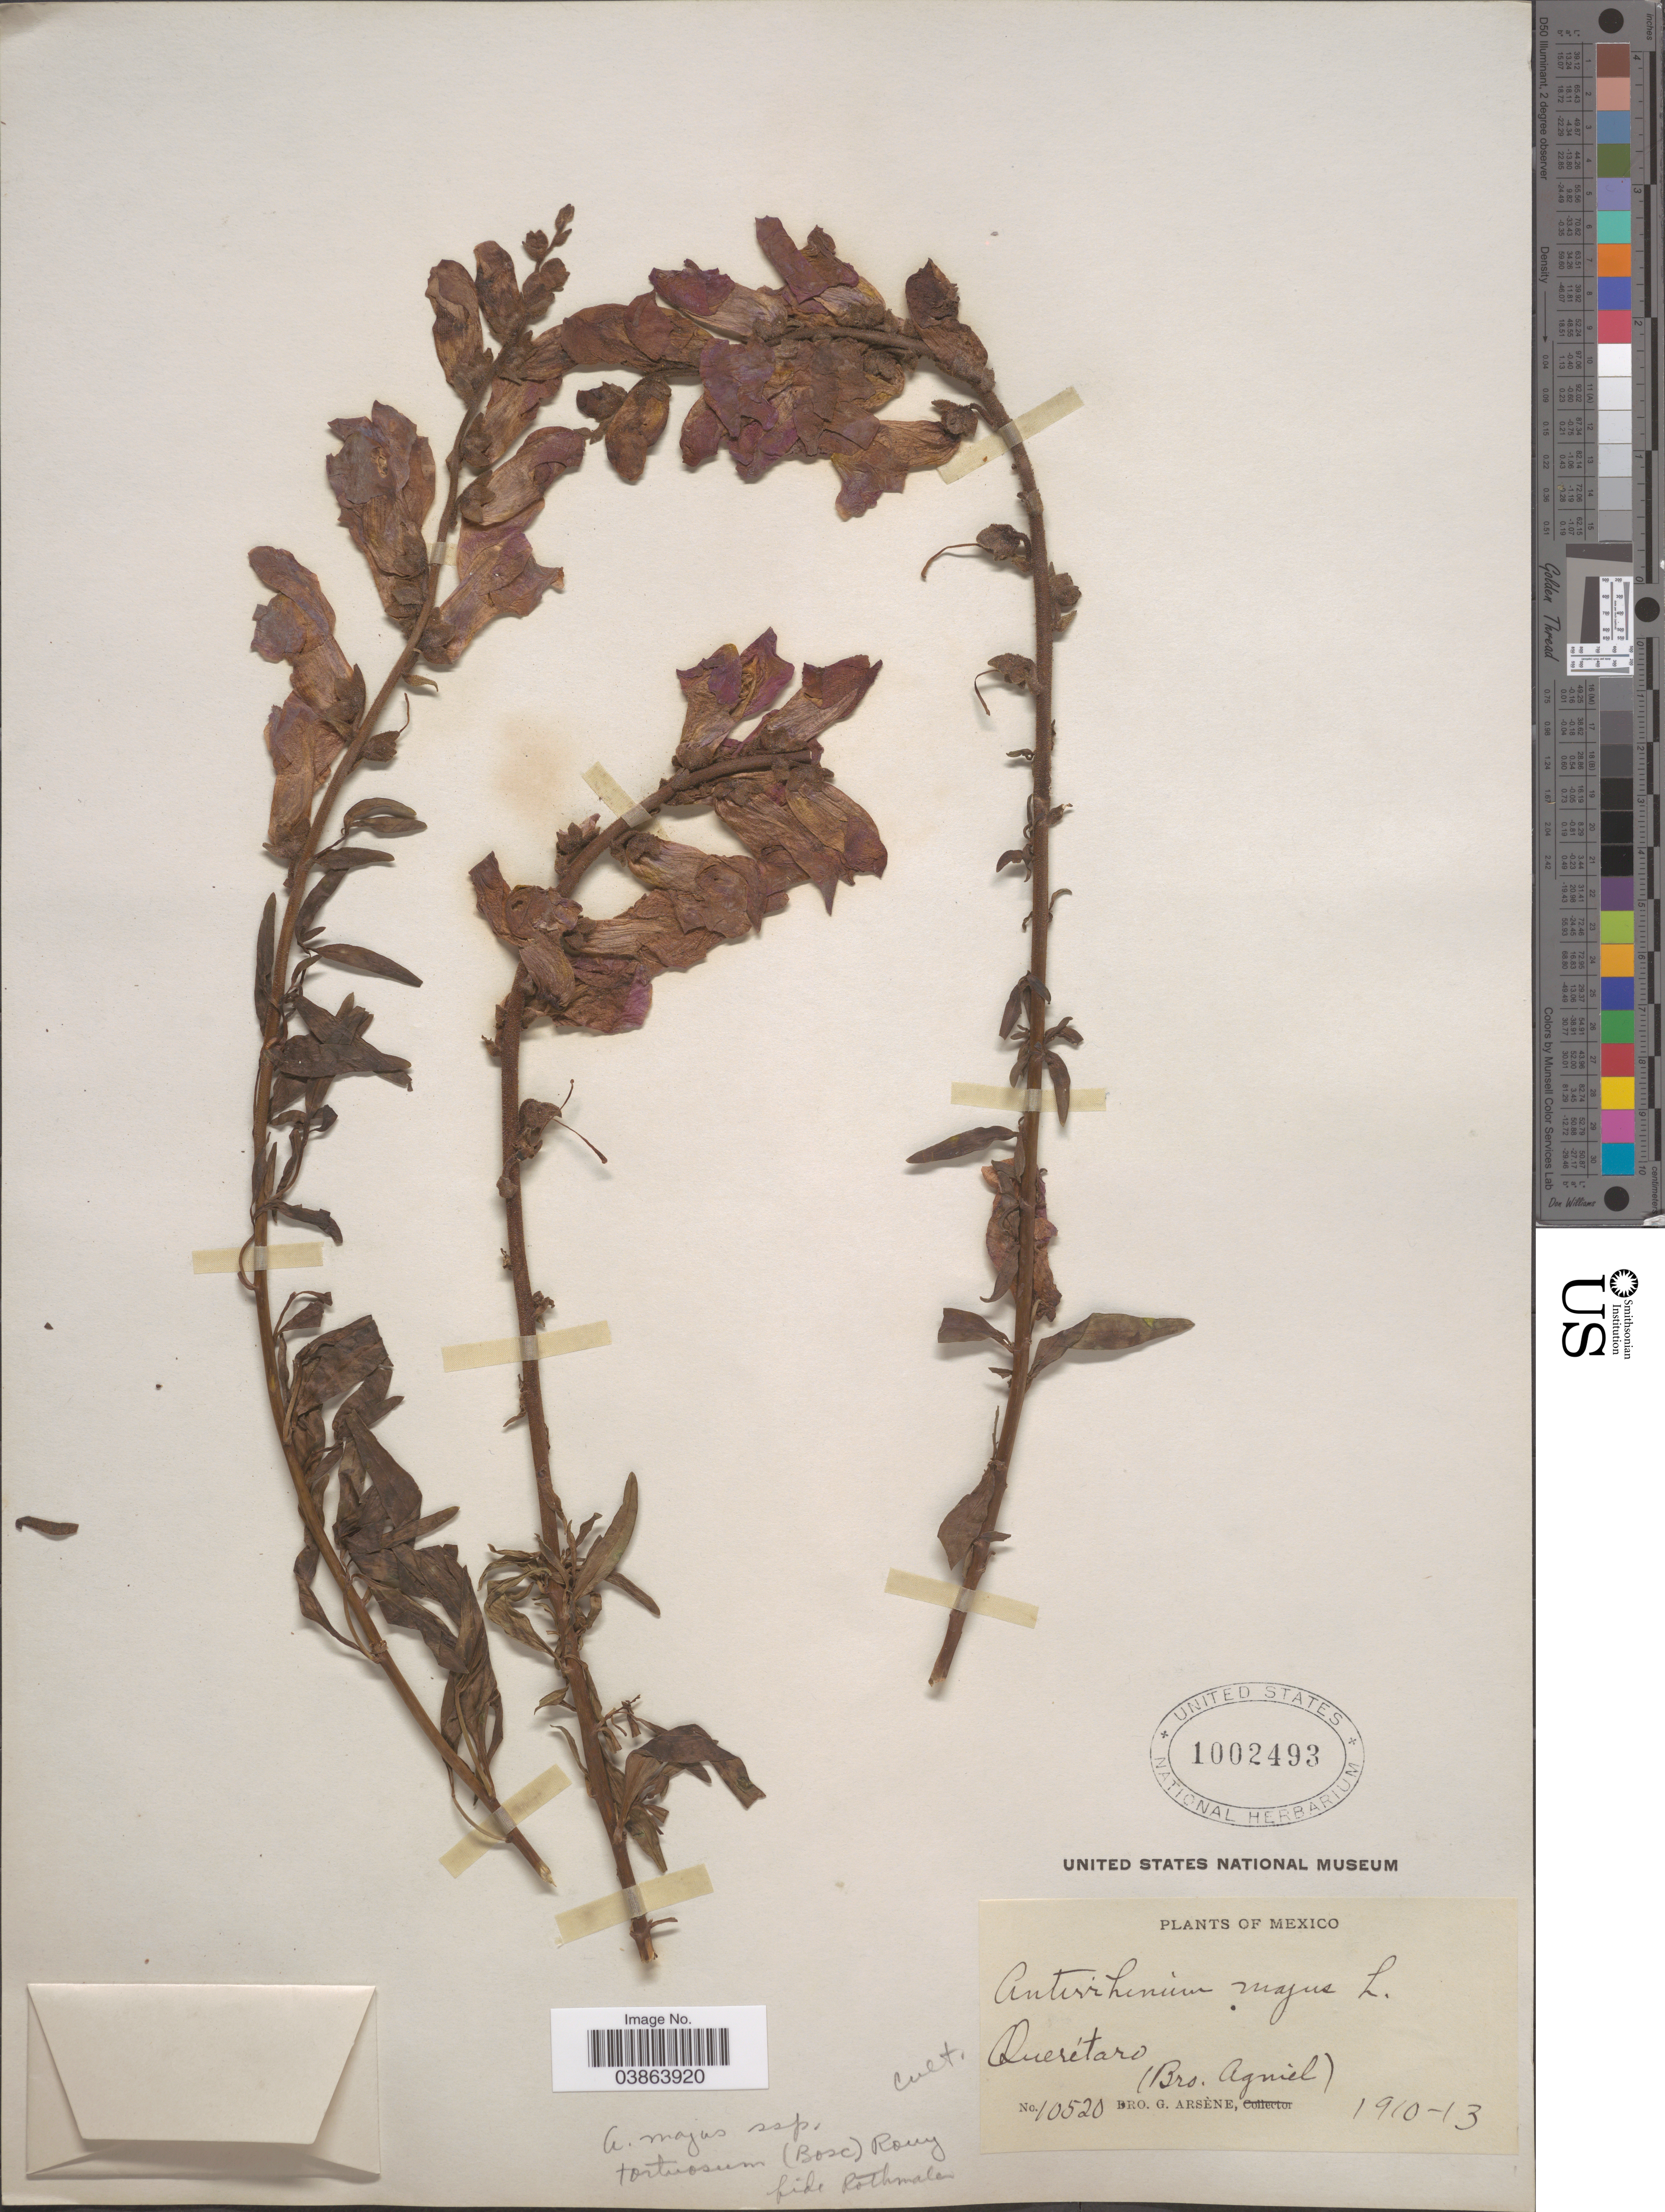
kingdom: Plantae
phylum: Tracheophyta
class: Magnoliopsida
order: Lamiales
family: Plantaginaceae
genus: Antirrhinum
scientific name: Antirrhinum majus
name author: L.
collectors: Bro. G. Arsène & Bro. Agniel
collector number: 10520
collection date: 1910/1913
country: Mexico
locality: Querétaro.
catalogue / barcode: US 1002493